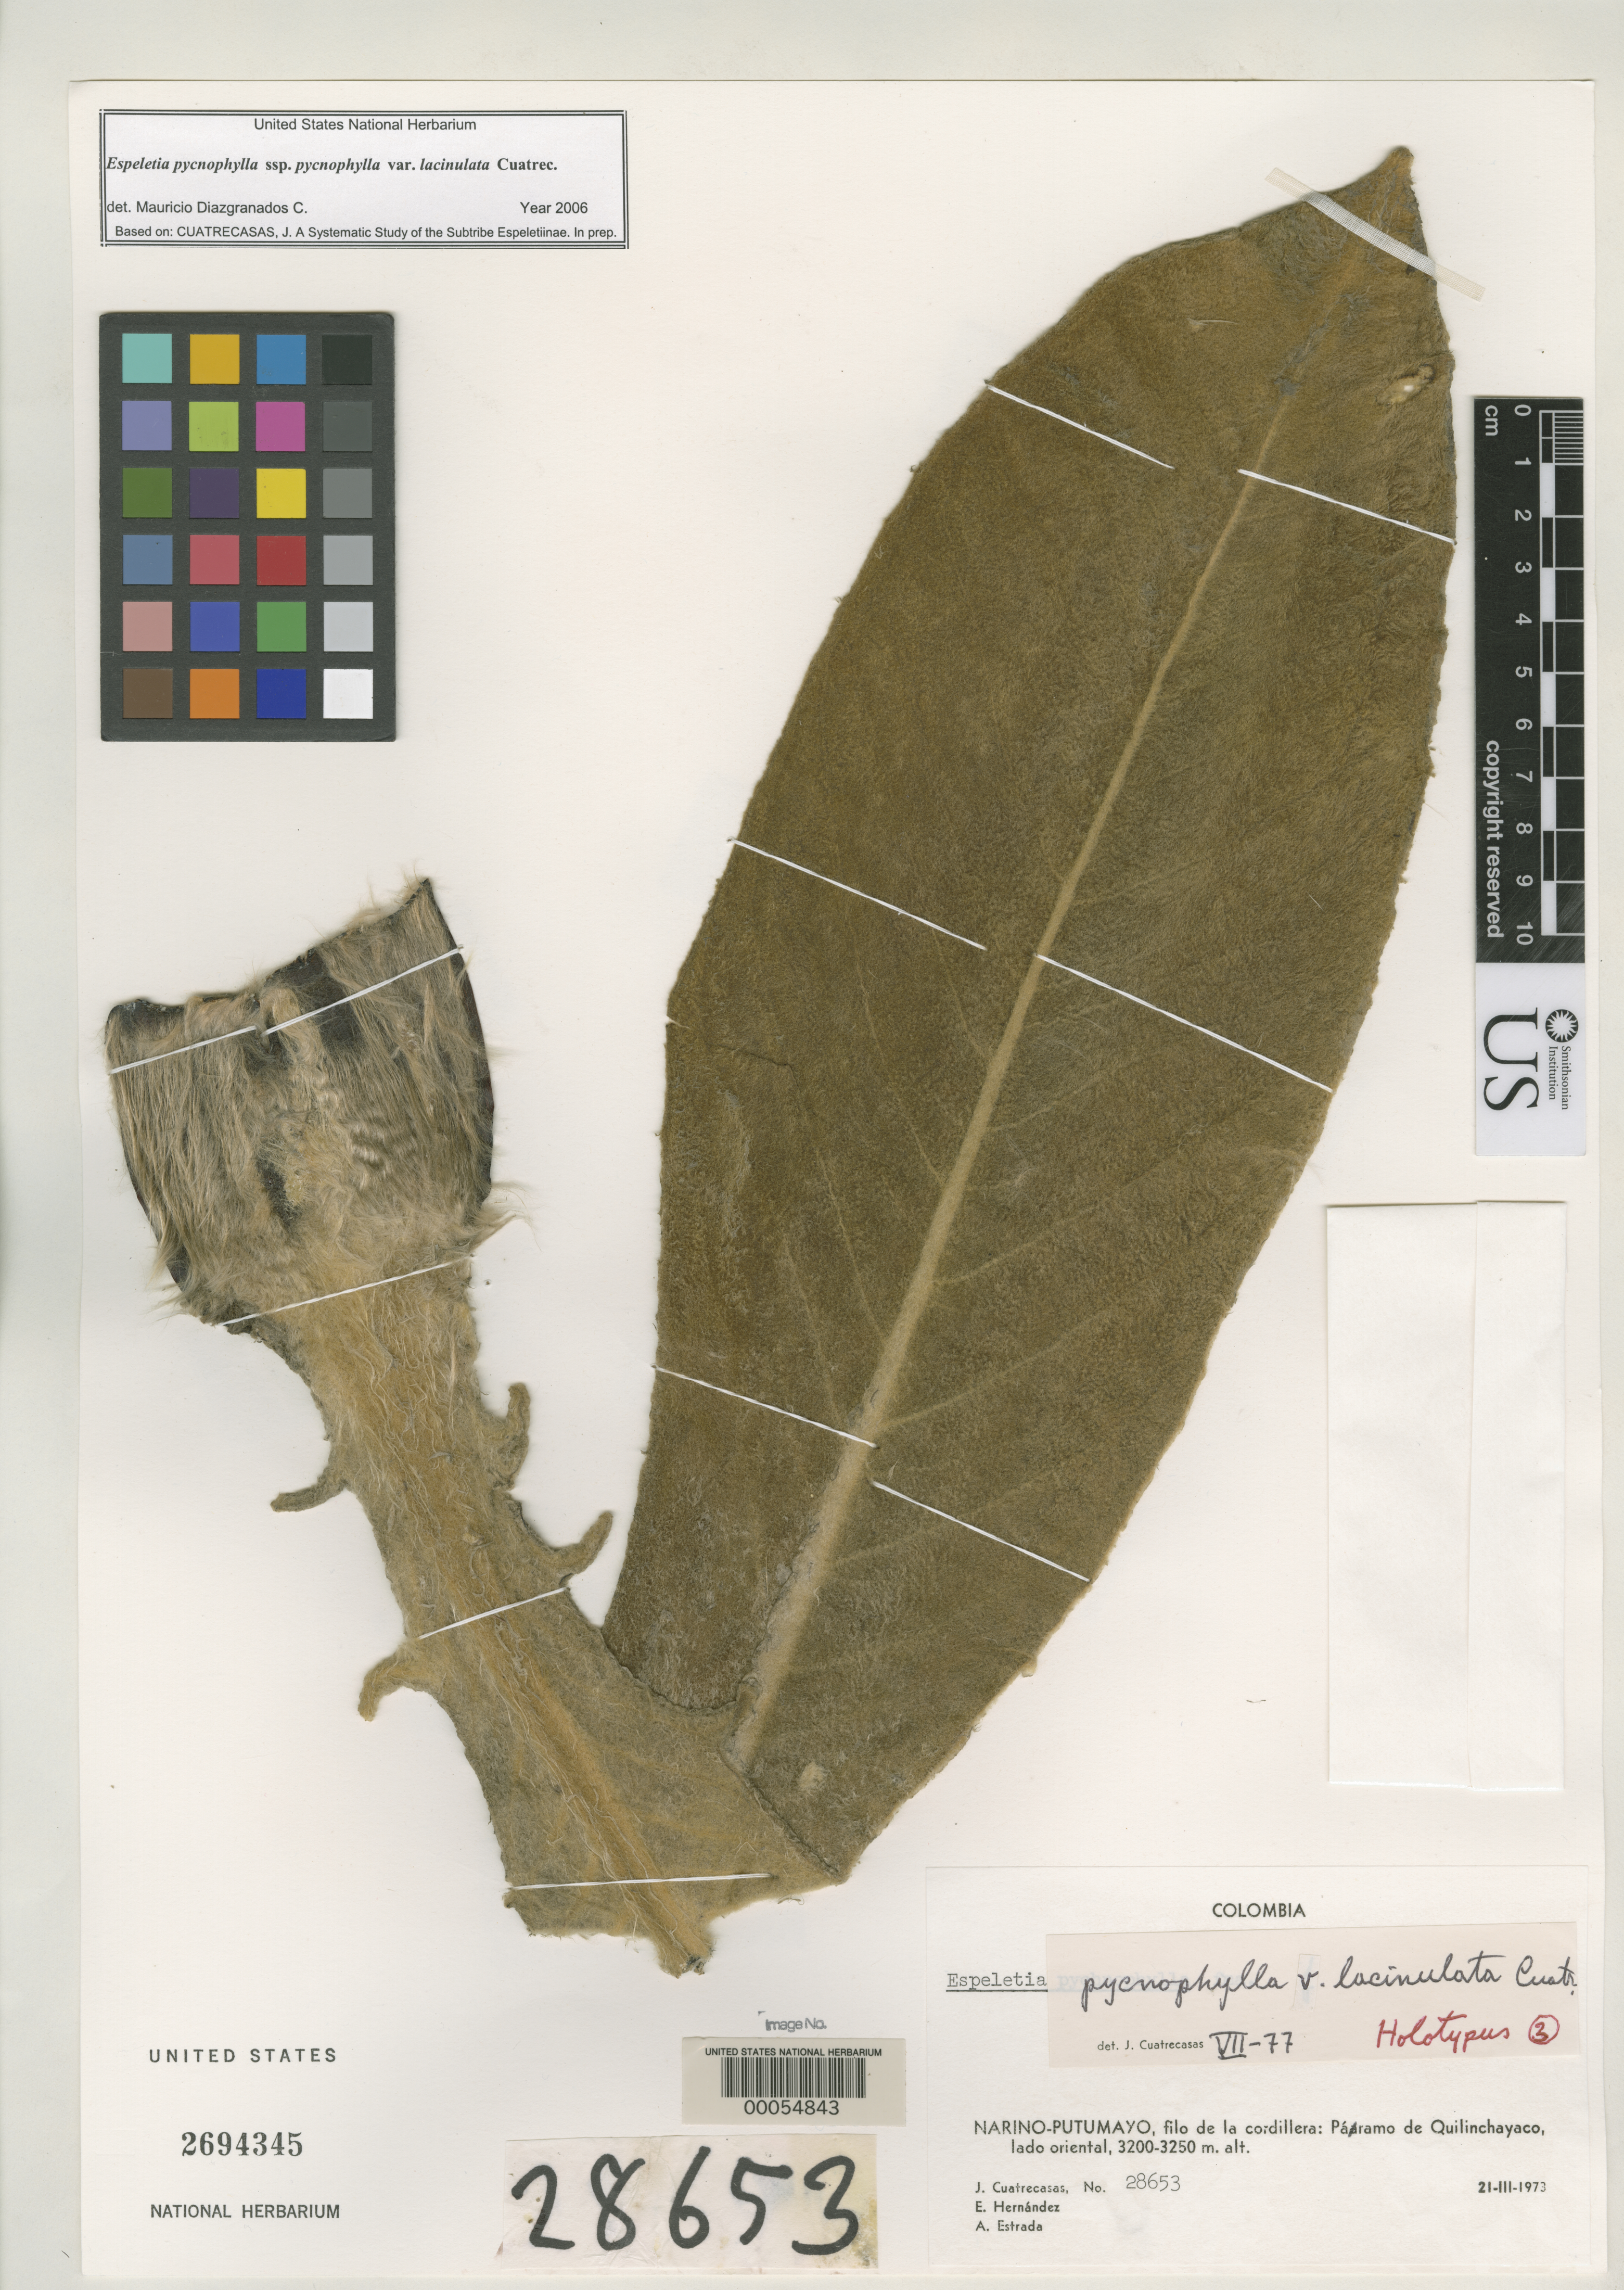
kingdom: Plantae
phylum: Tracheophyta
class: Magnoliopsida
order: Asterales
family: Asteraceae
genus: Espeletia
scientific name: Espeletia pycnophylla var. lacinulata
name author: Cuatrec.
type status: Holotype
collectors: J. Cuatrecasas, E. I. Hernández-X. & A. Estrada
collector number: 28653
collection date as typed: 21 Mar 1973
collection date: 1973-03-21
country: Colombia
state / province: Nariño / Putumayo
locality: Filo de La Cordillera, Páramo de Quilinchaya, Lado Oriental.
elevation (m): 3200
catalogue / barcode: US 2694345